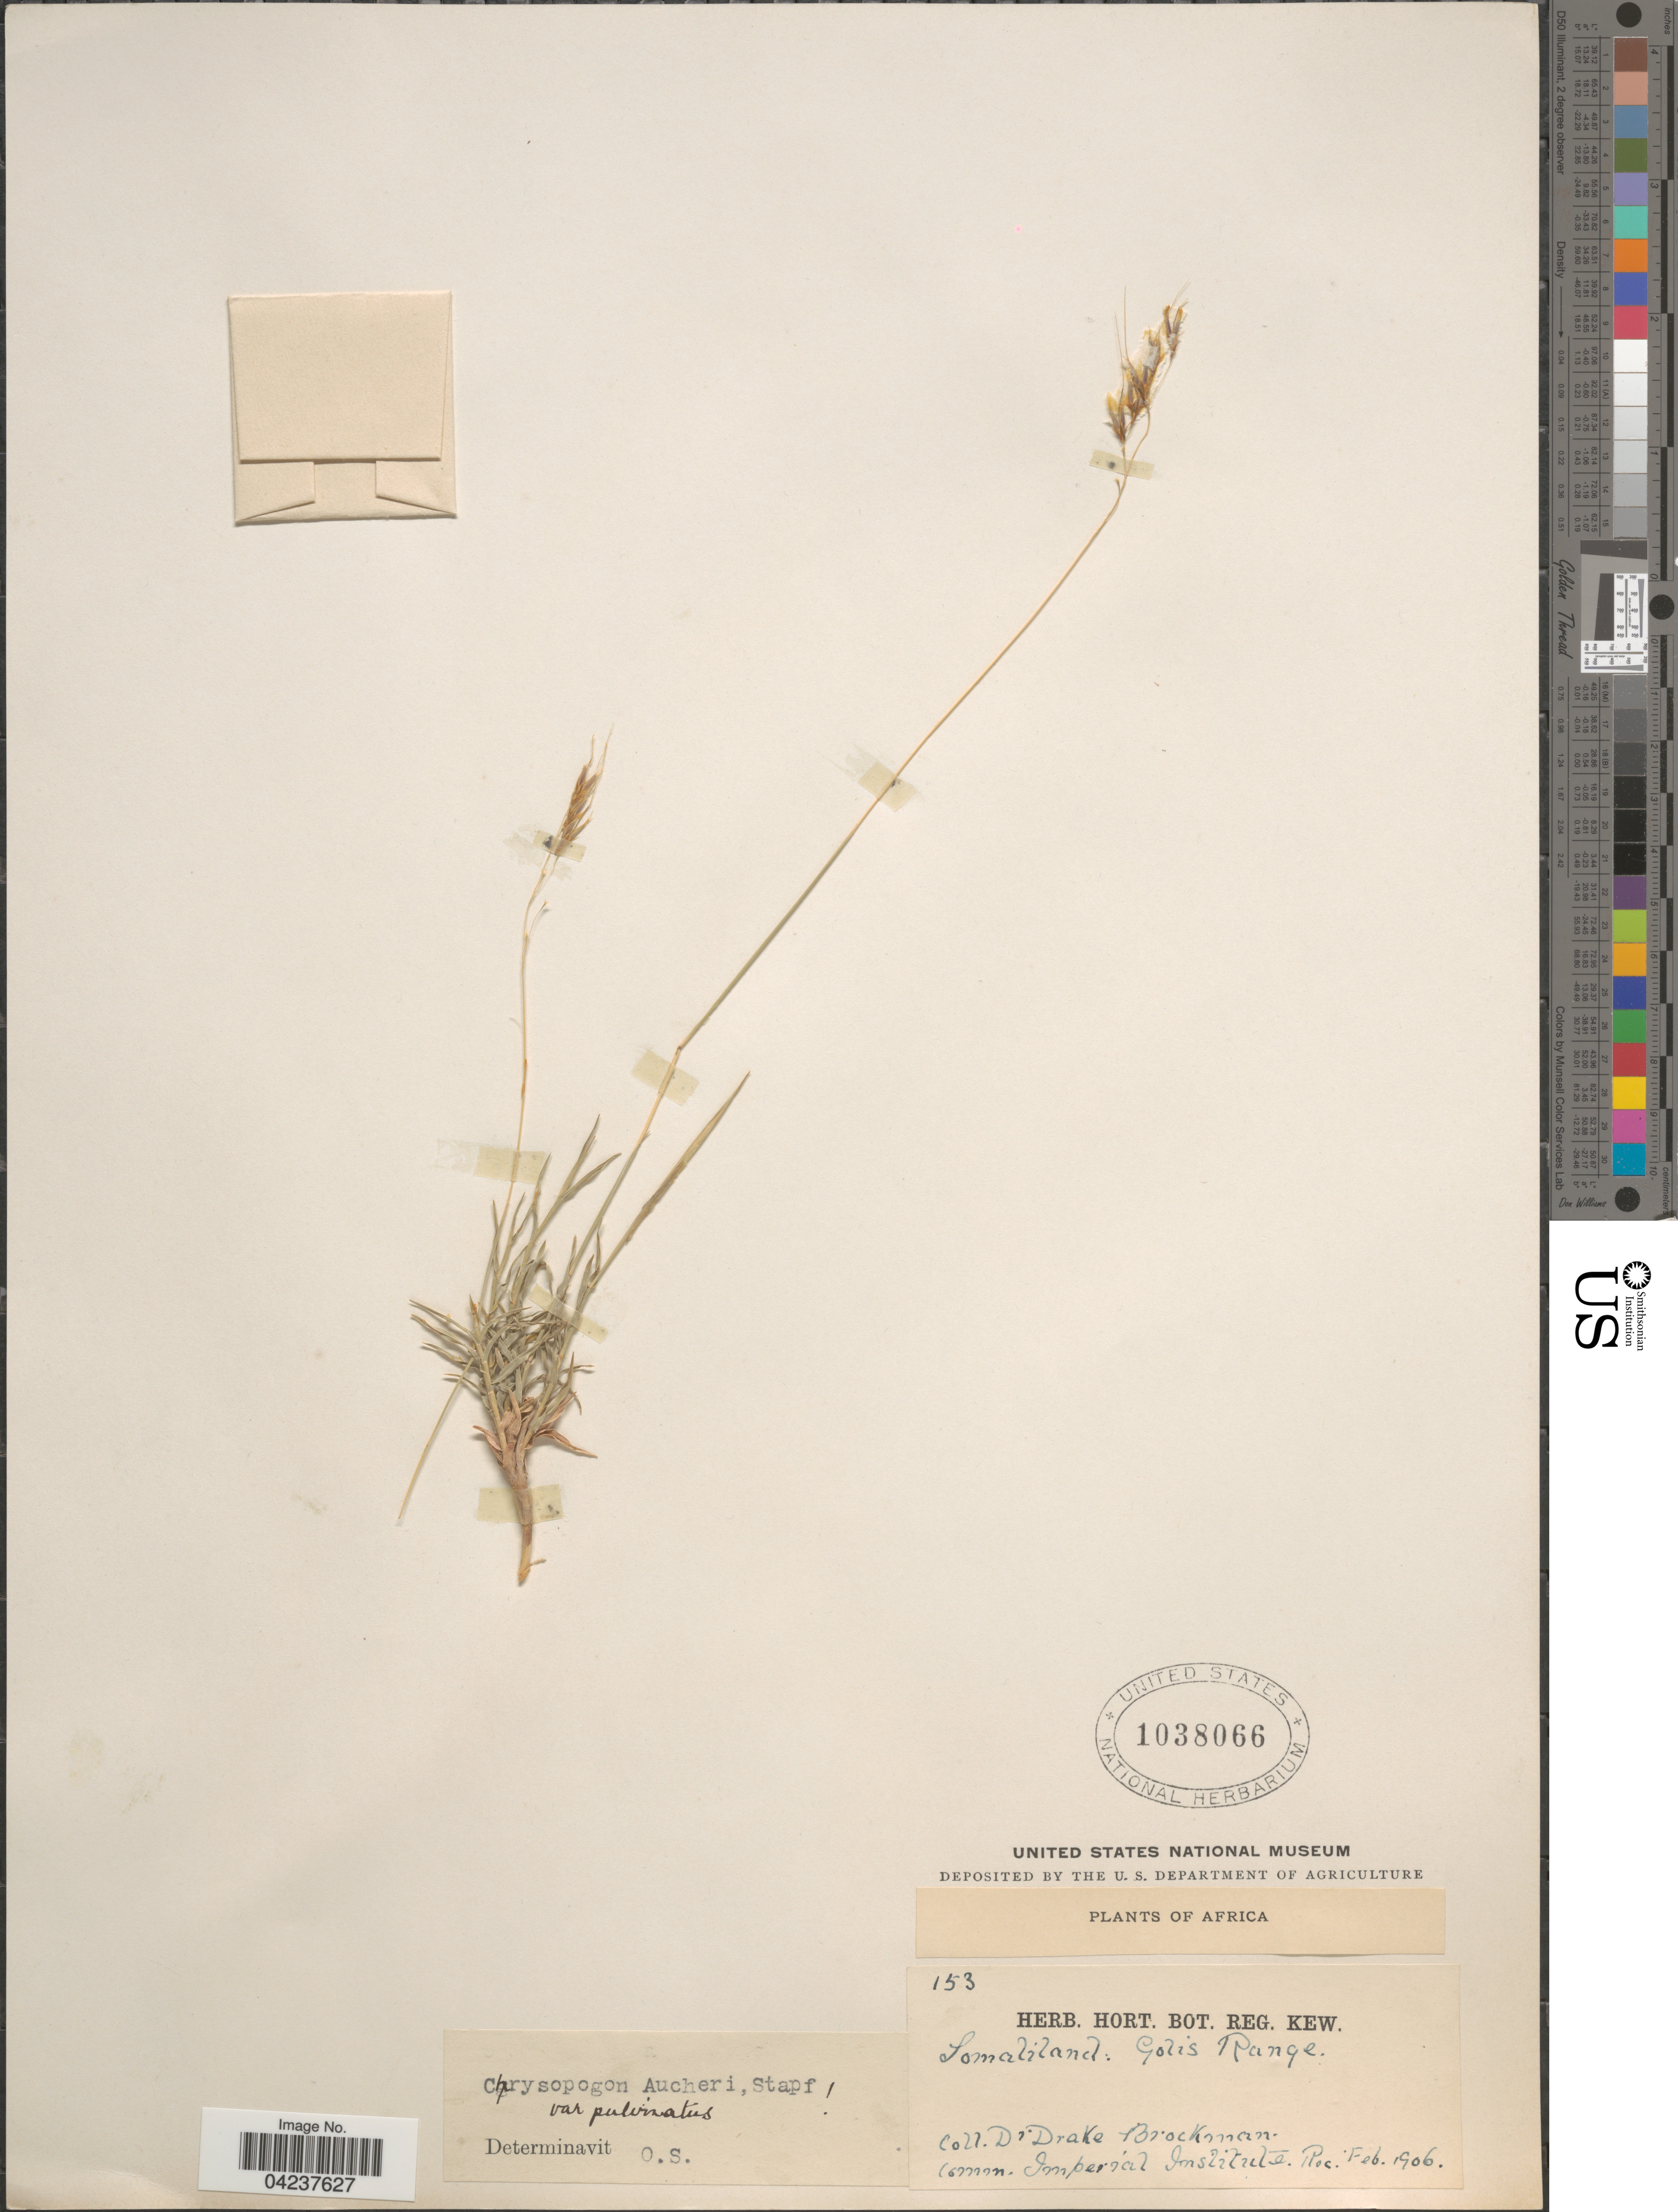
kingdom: Plantae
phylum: Tracheophyta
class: Liliopsida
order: Poales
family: Poaceae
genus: Chrysopogon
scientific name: Chrysopogon plumulosus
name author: Hochst.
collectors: D. Brockman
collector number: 153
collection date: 1906-02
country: Somalia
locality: Somaliland: Golis Range.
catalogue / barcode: US 1038066